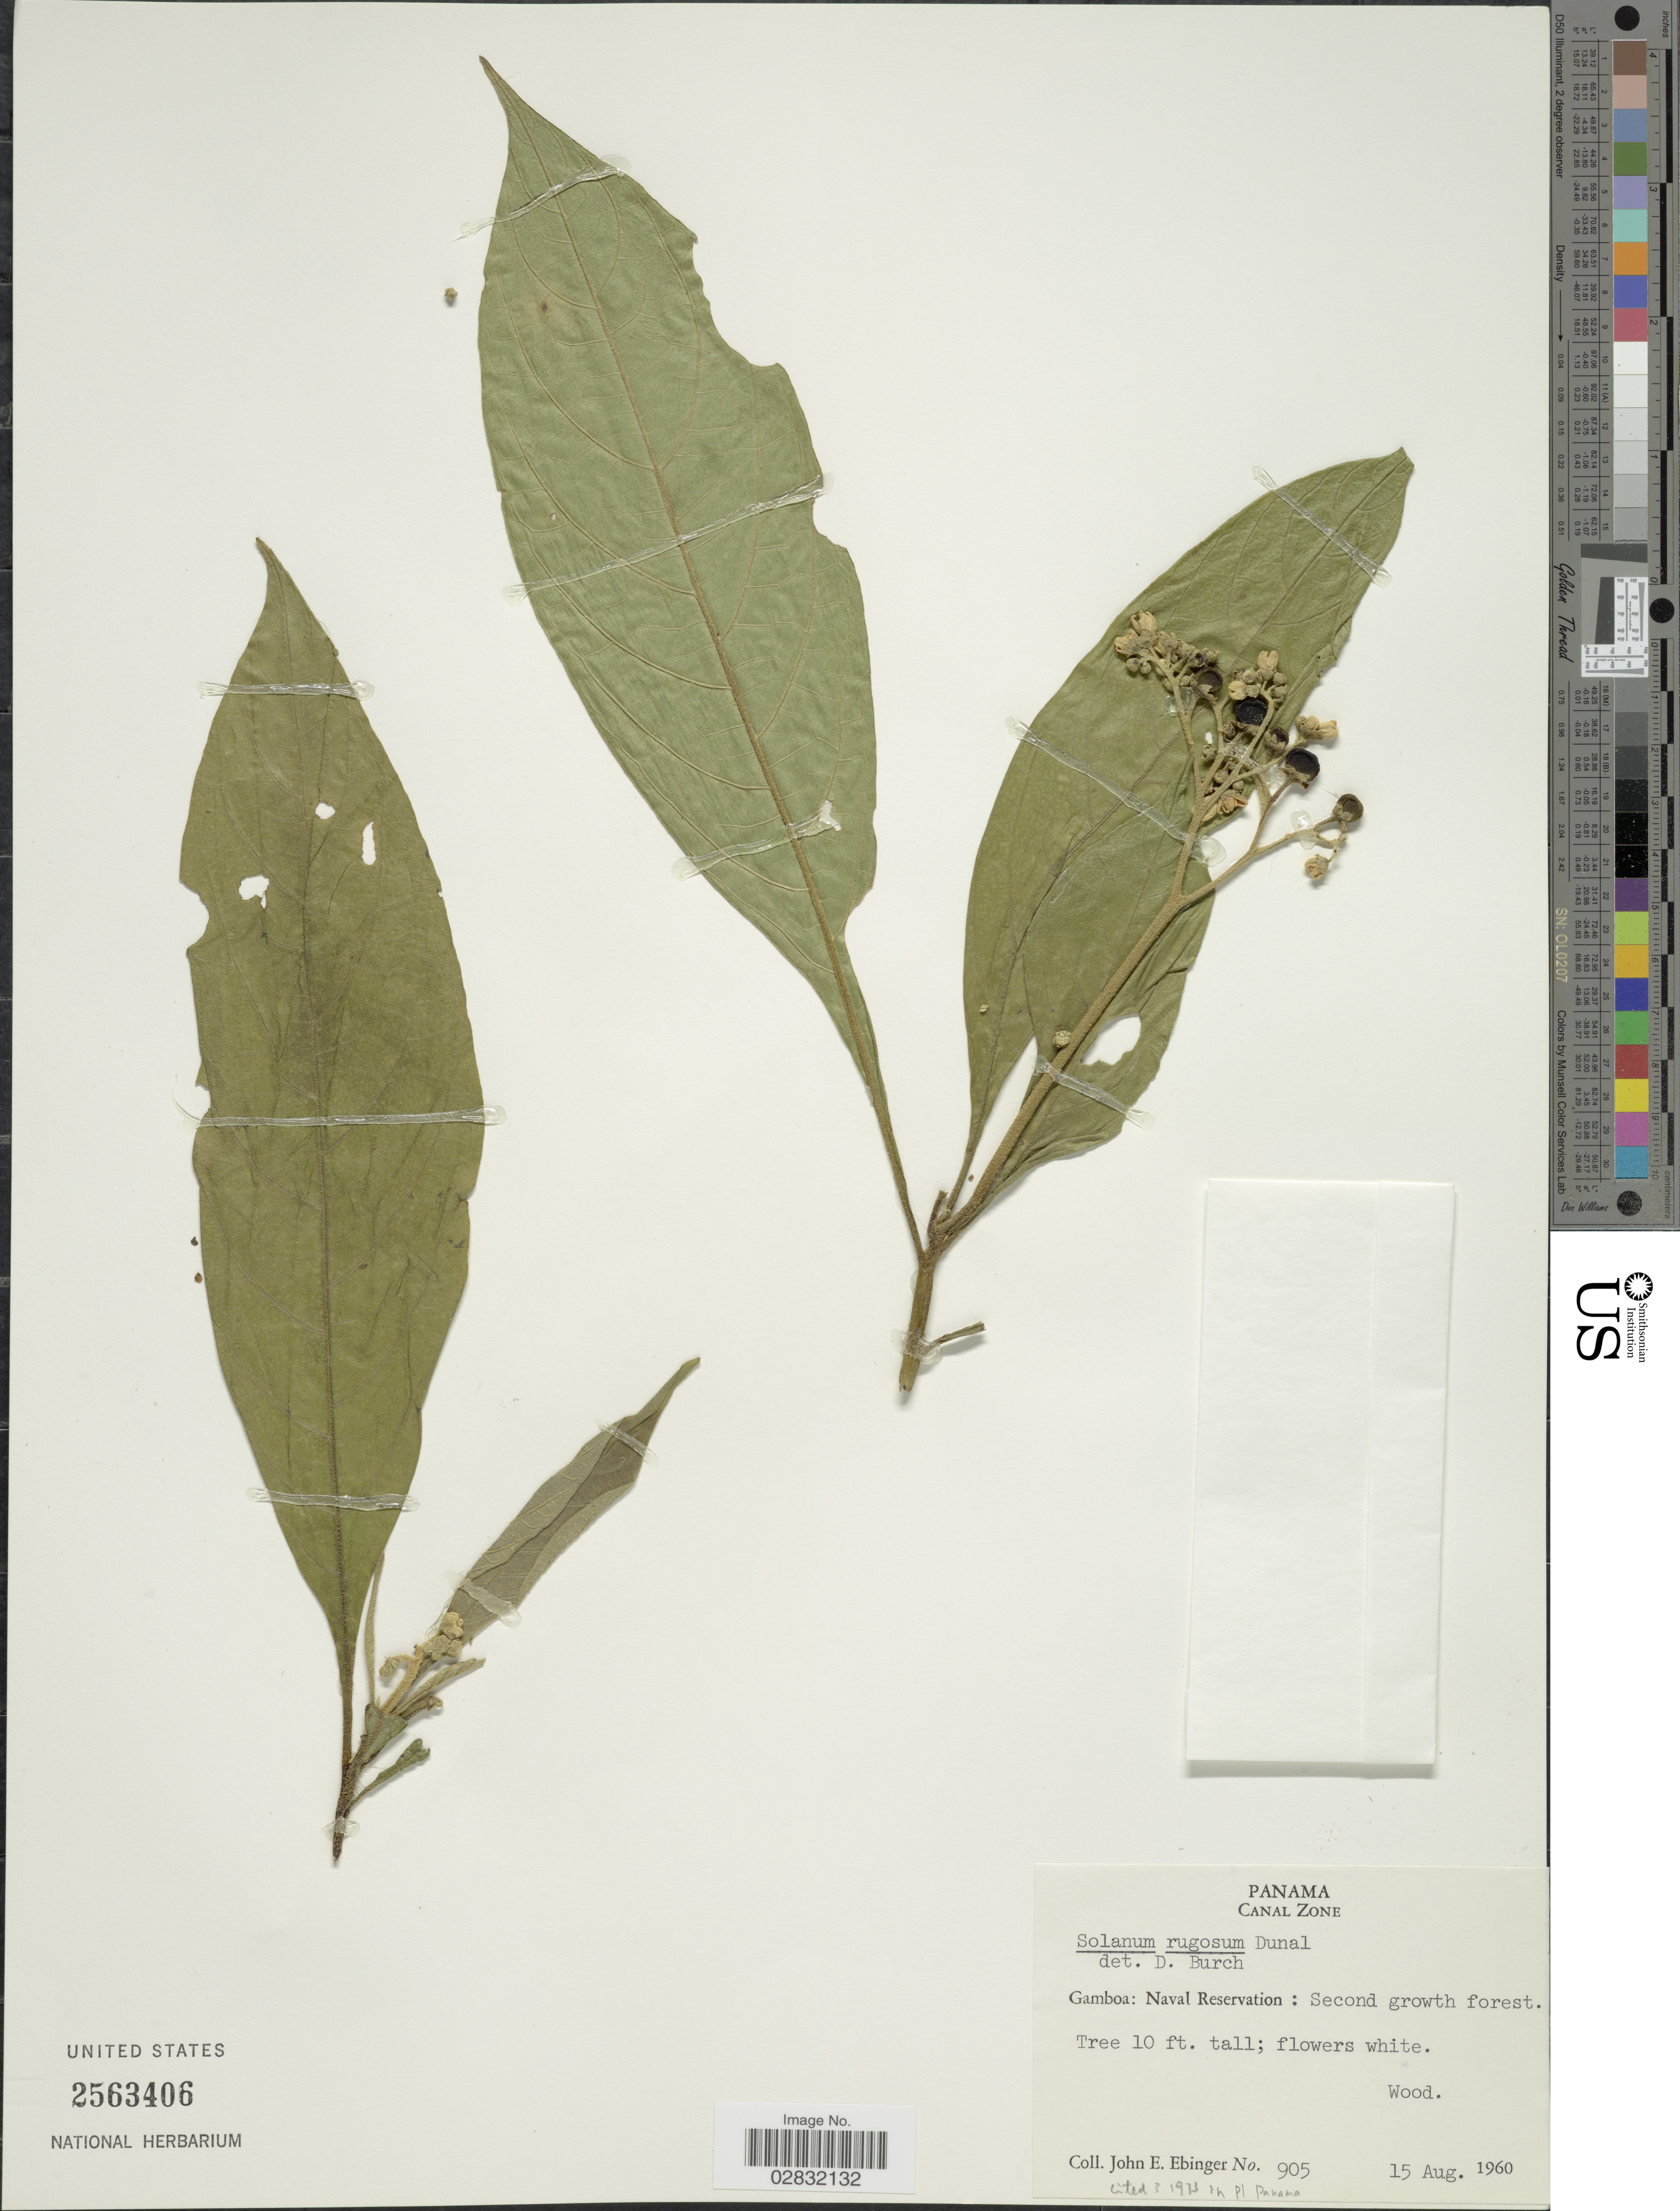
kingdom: Plantae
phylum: Tracheophyta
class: Magnoliopsida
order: Solanales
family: Solanaceae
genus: Solanum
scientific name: Solanum rugosum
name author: Dunal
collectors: J. Ebinger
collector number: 905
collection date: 1960-08-15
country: Panama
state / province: Colón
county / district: Canal Zone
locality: Gamboa: Naval Reservation. Canal Zone.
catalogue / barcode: US 2563406